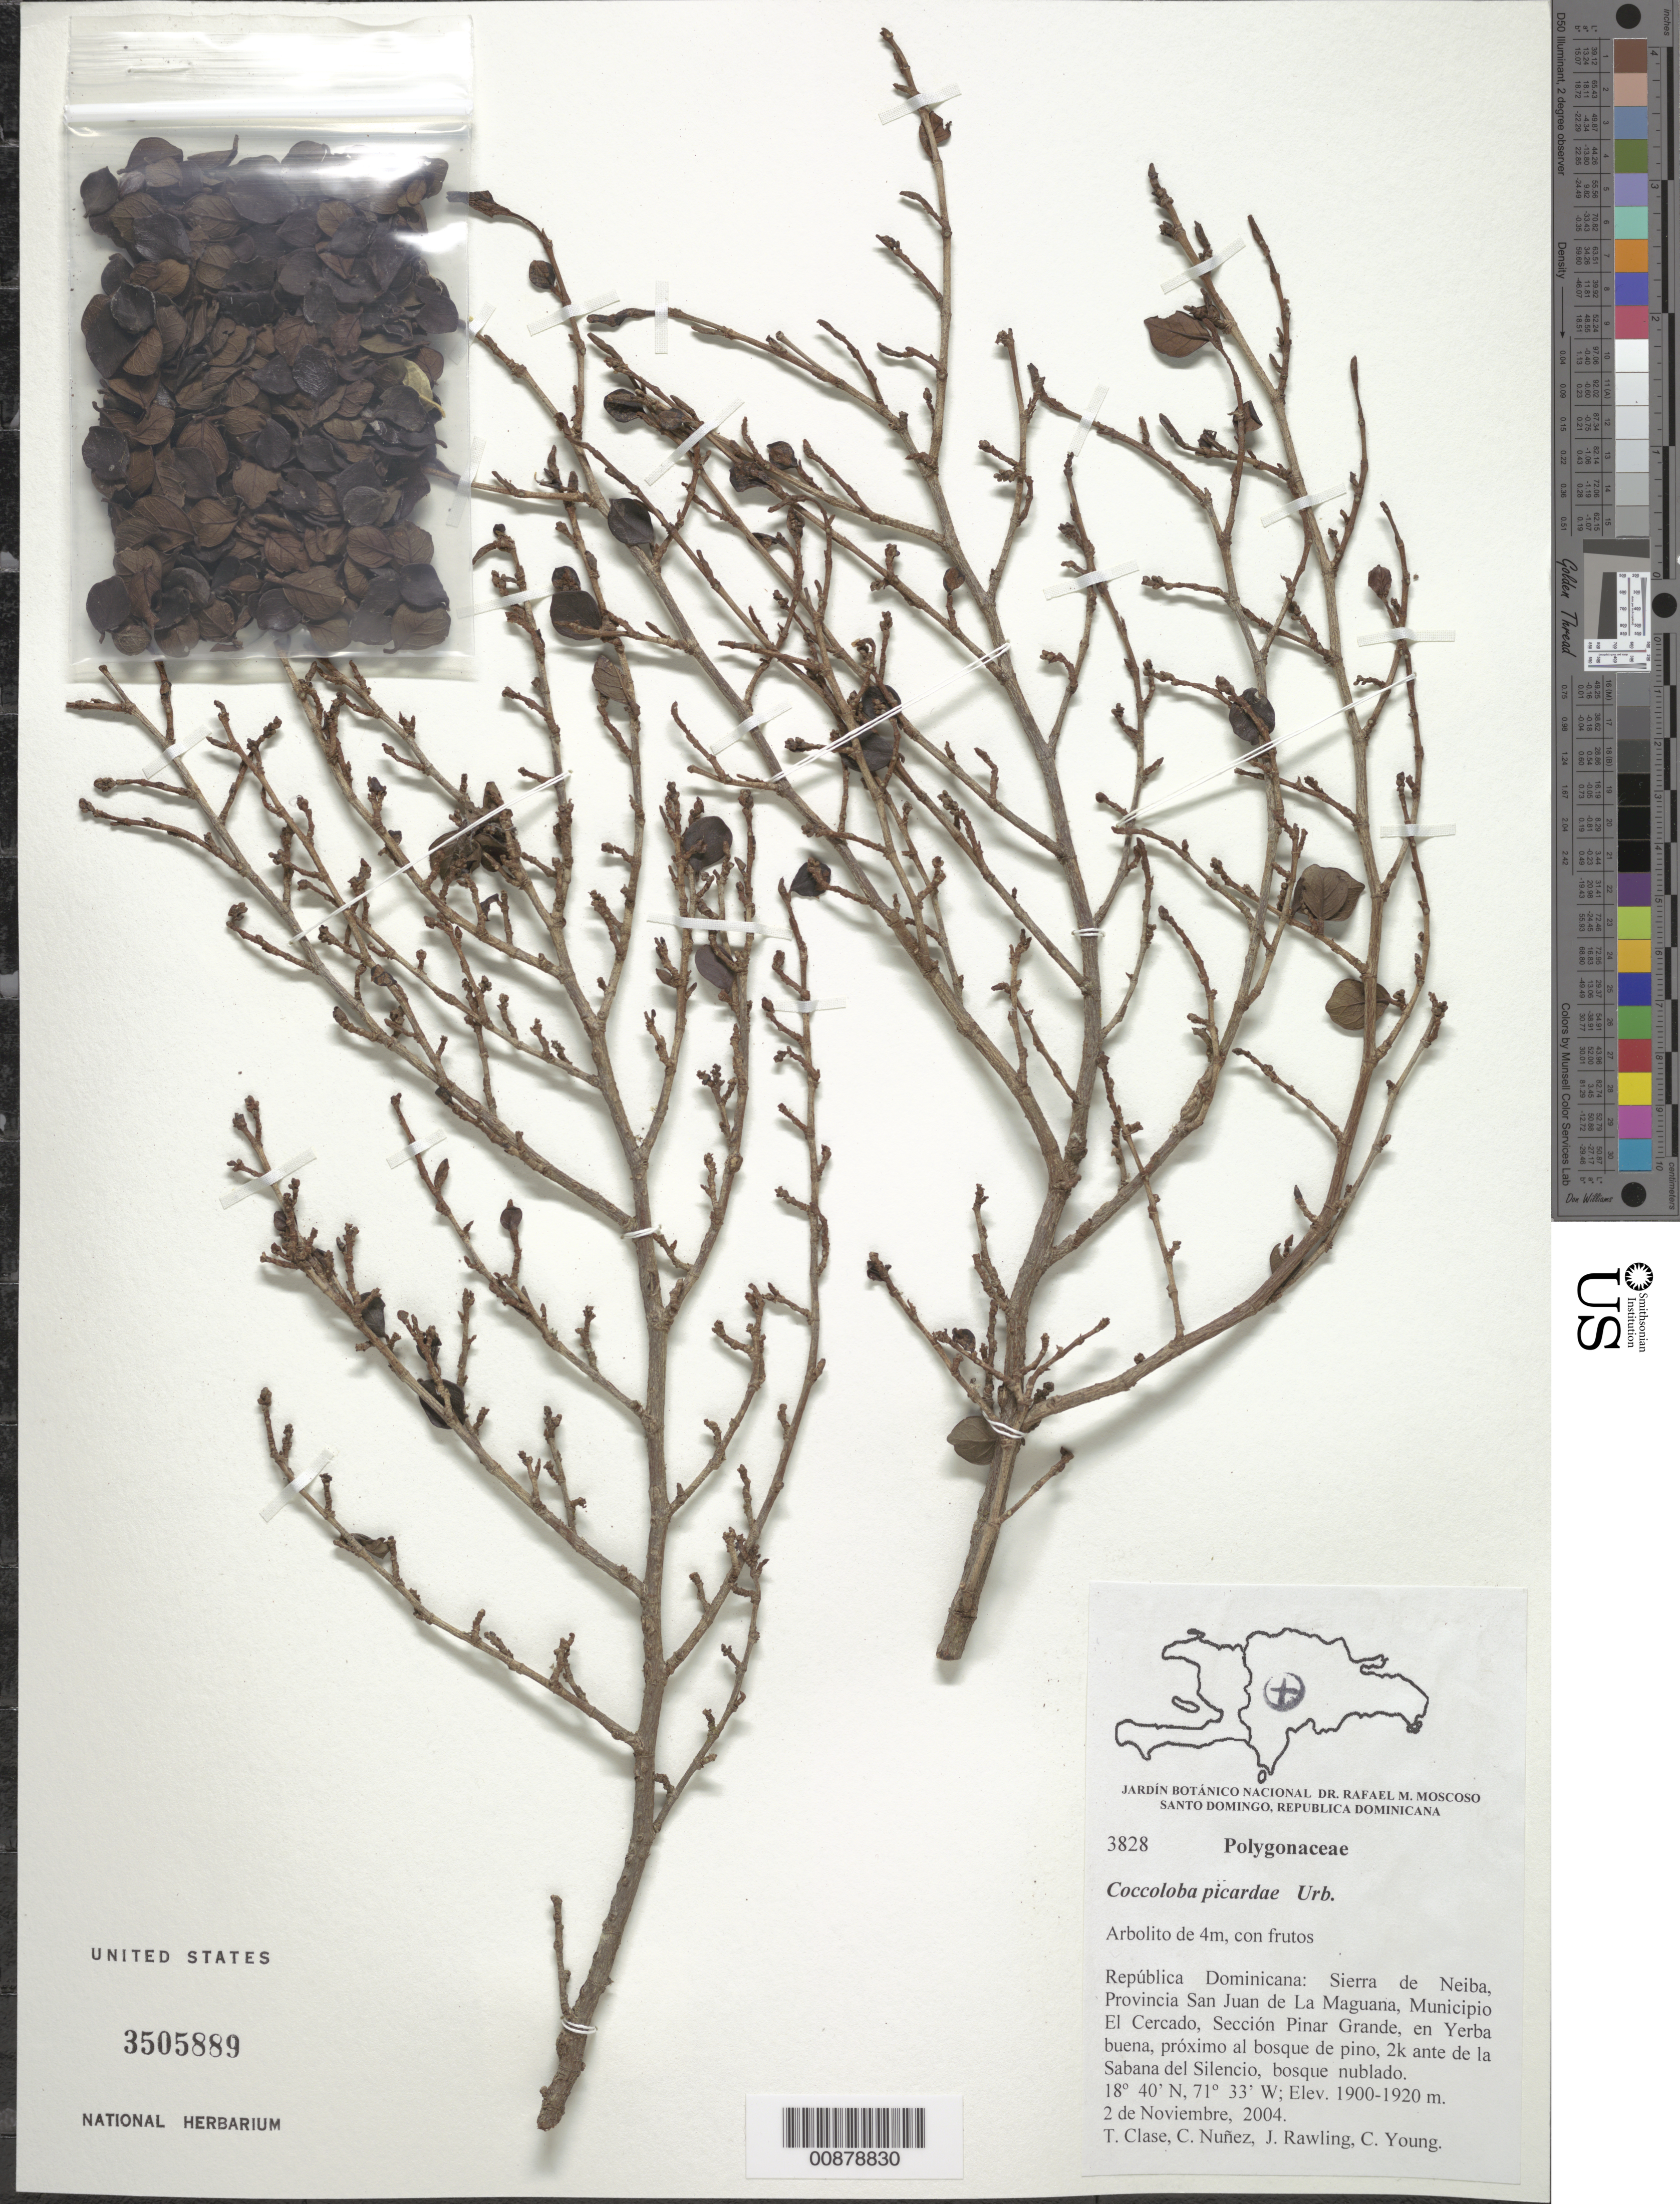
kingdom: Plantae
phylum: Tracheophyta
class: Magnoliopsida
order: Caryophyllales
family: Polygonaceae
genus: Coccoloba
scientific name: Coccoloba picardae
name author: Urb.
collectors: T. Clase, C. Nunez, J. Rawling & C. Young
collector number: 3828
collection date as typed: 02 Nov 2004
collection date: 2004-11-02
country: Dominican Republic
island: Hispaniola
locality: Sierra de Neiba, Prov. San Juan de La Maguana, Mun. El Cercado, Sección Pinar Grande, en Yerba buena, próximo al bosque de pino, 2k, ante de la Sabana del Silencio.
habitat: Bosque nublado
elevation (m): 1900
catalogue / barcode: US 3505889